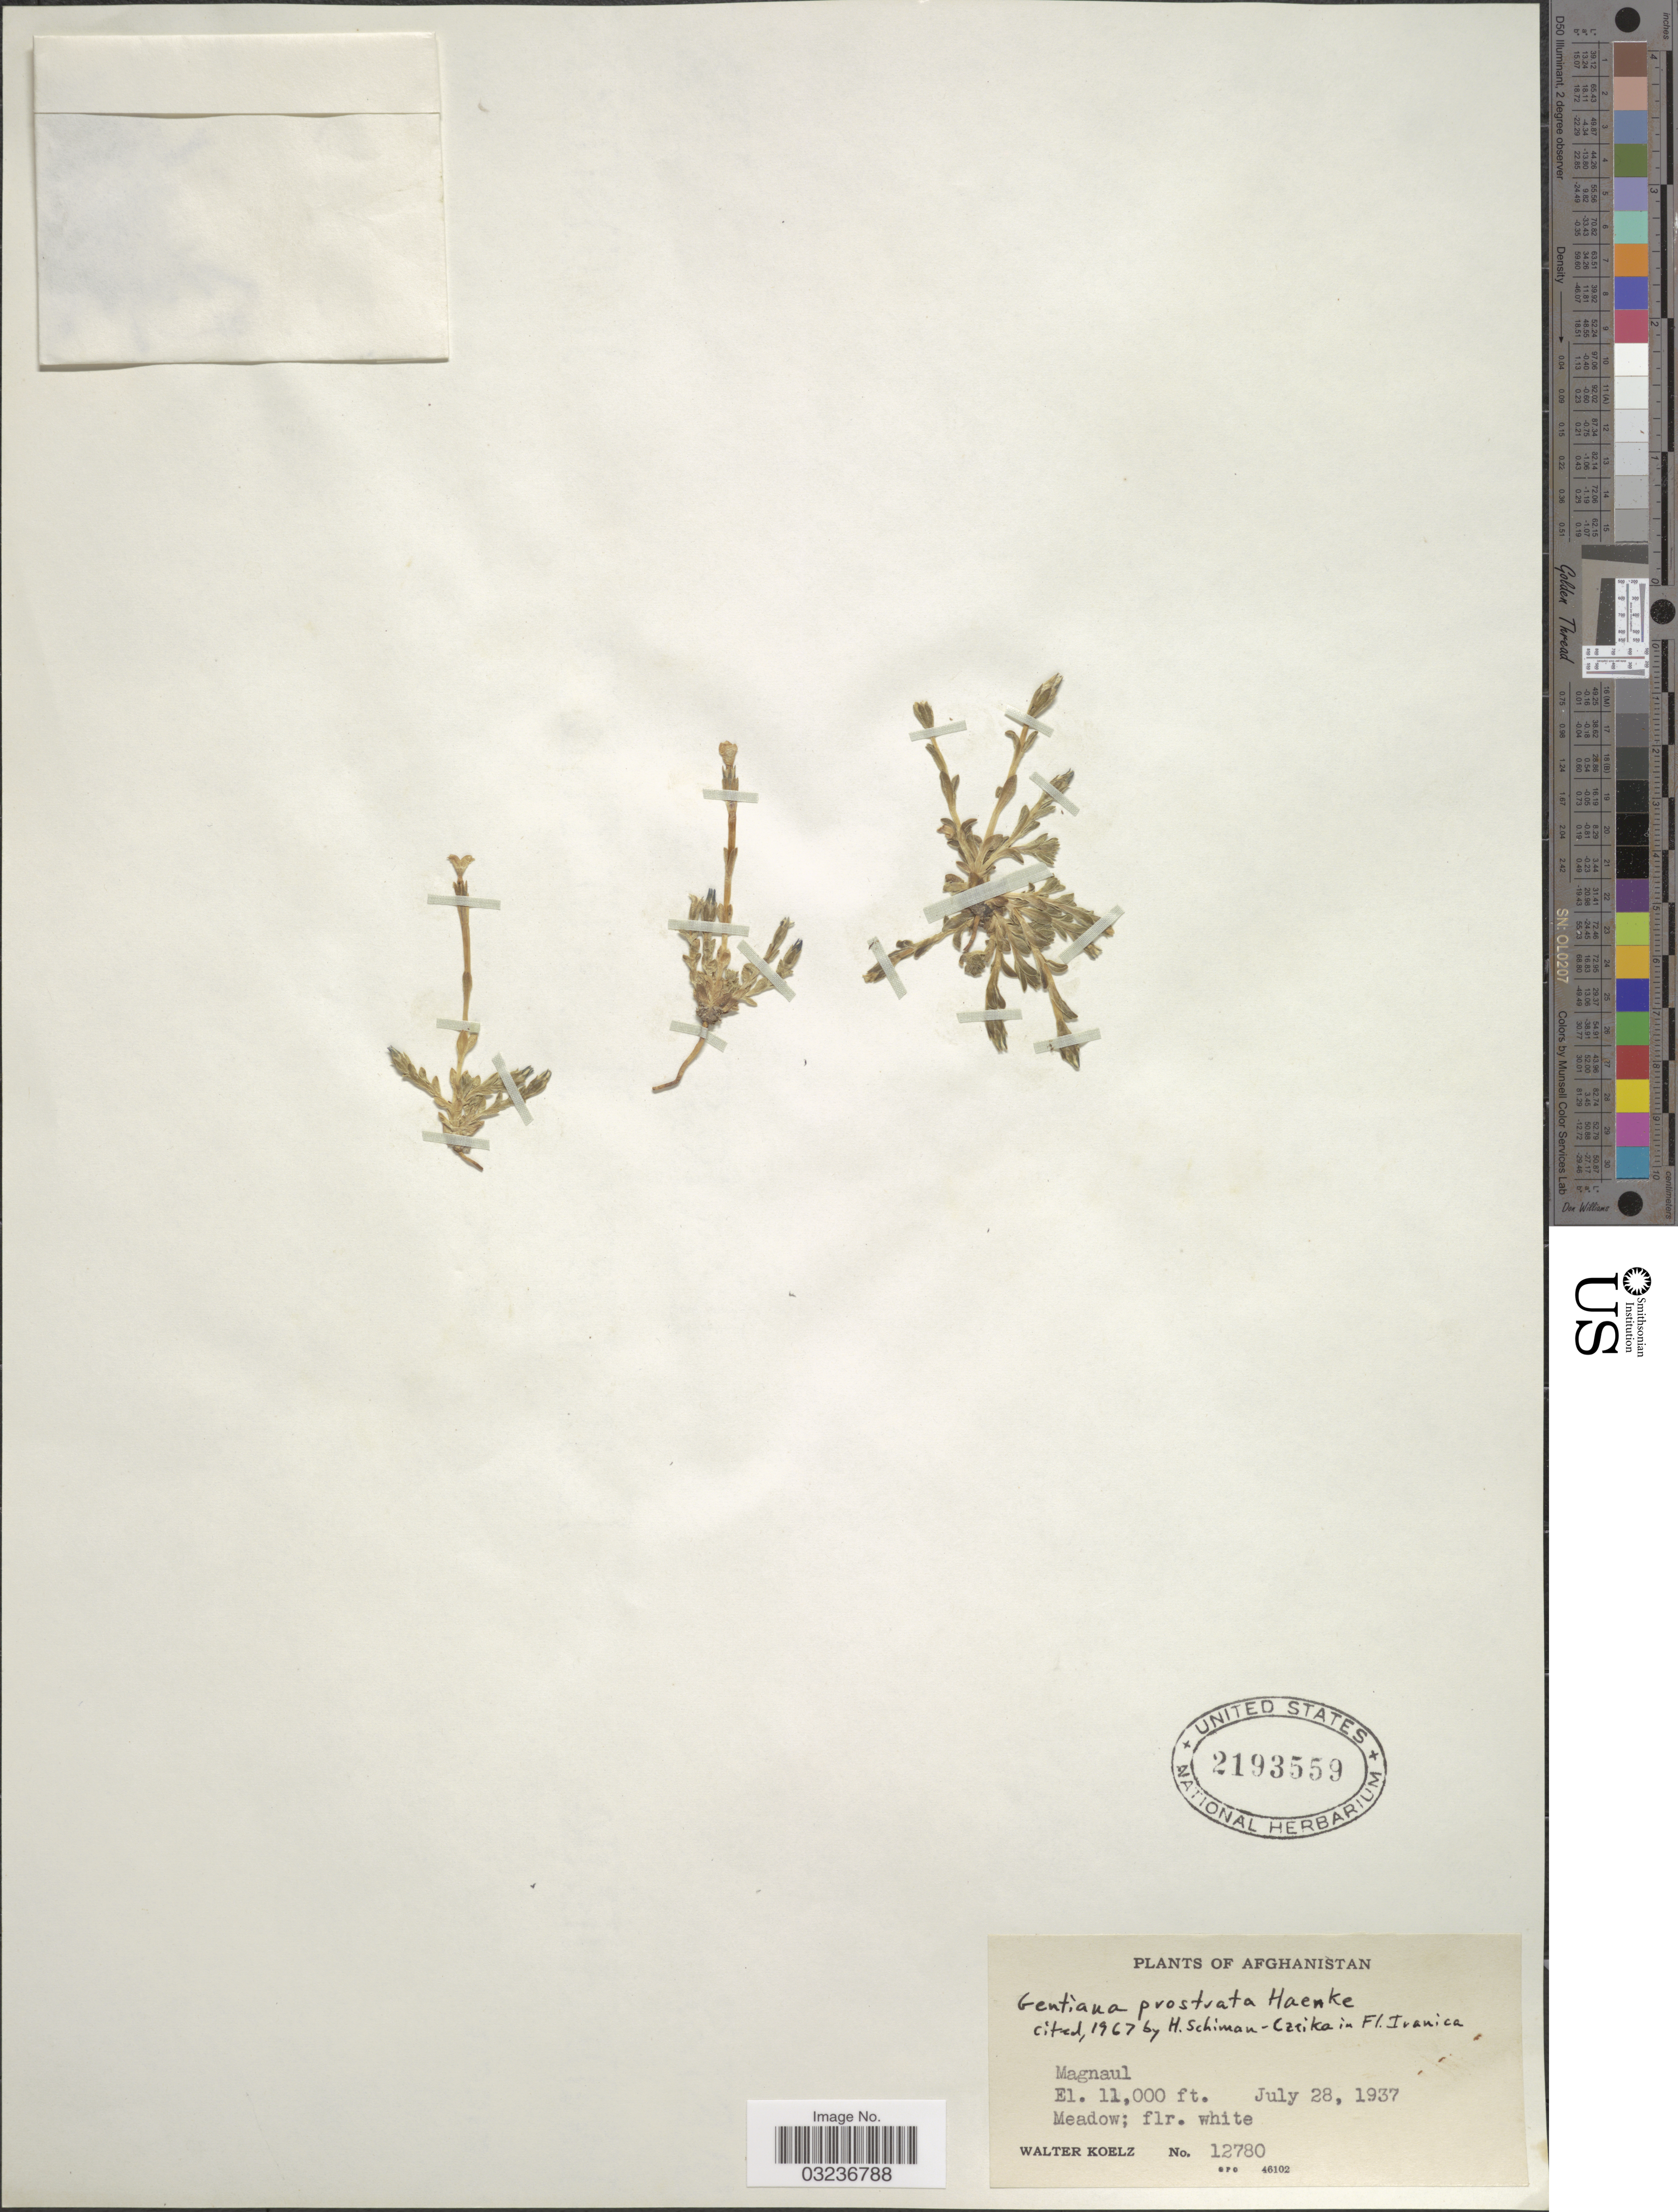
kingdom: Plantae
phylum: Tracheophyta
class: Magnoliopsida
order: Gentianales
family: Gentianaceae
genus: Gentiana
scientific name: Gentiana prostrata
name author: Haenke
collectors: W. N. Koelz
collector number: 12780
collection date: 1937-07-28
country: Afghanistan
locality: Magnaul.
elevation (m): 3353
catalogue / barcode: US 2193559